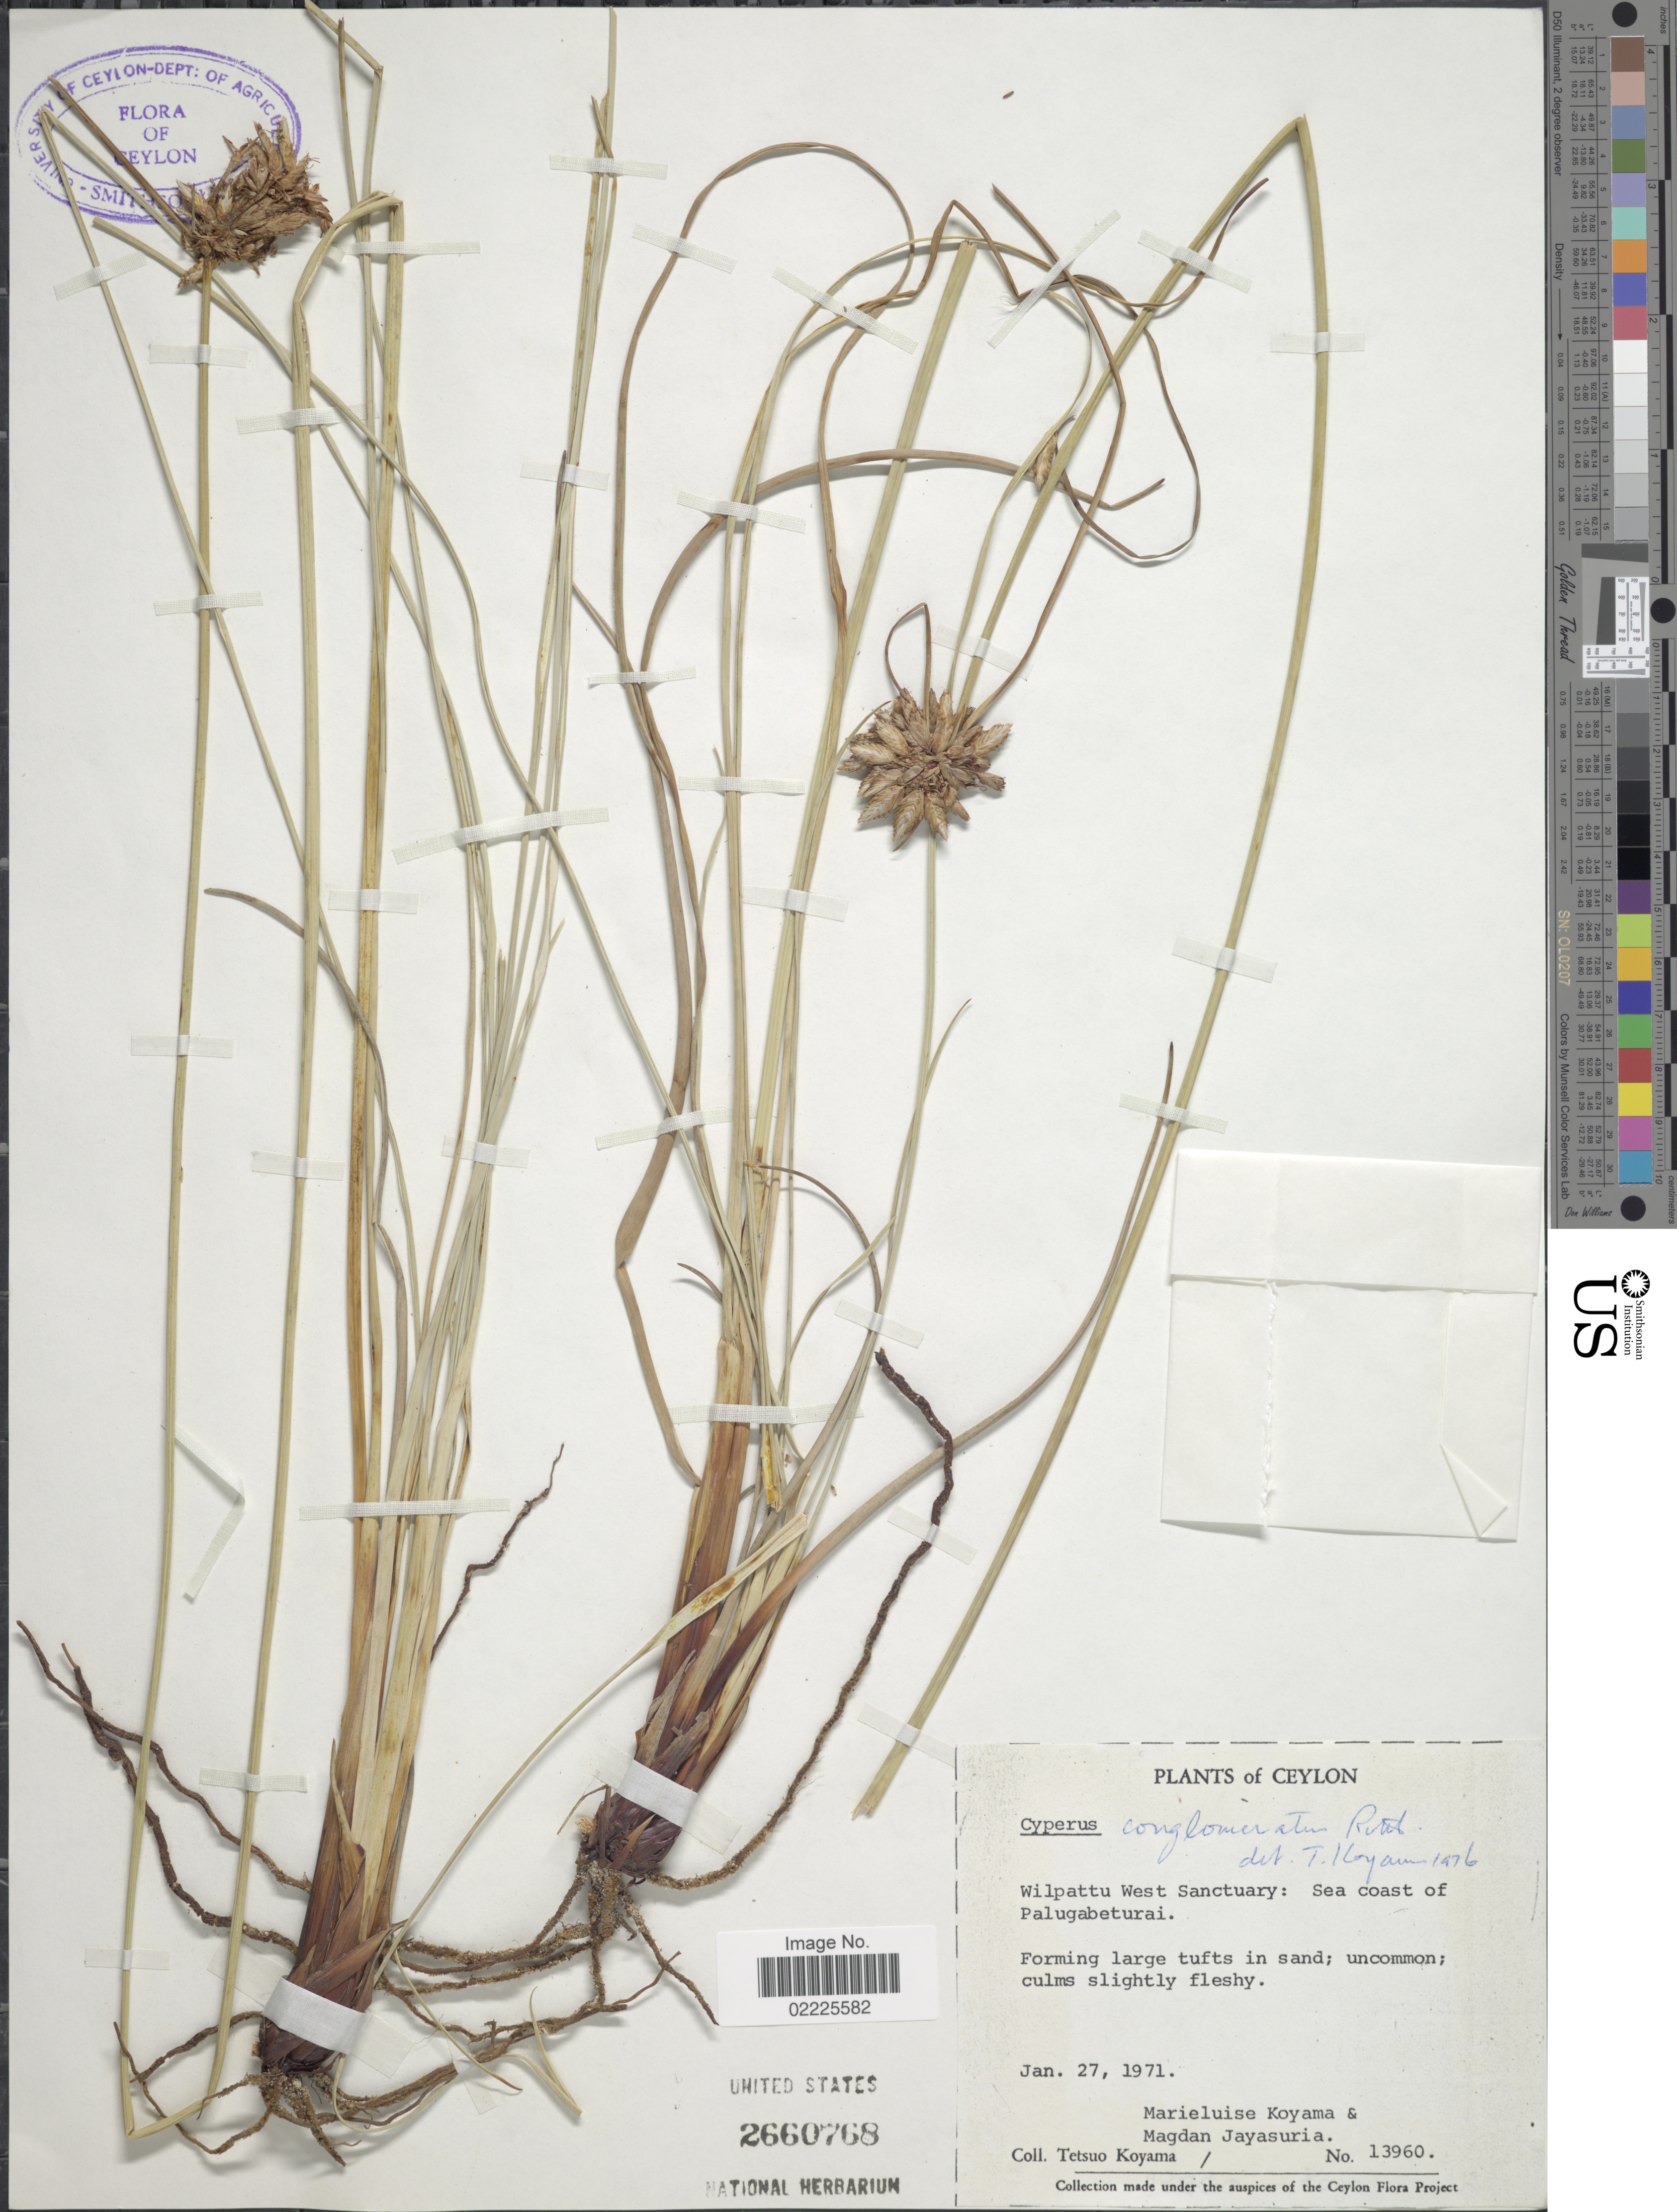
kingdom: Plantae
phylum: Tracheophyta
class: Liliopsida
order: Poales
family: Cyperaceae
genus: Cyperus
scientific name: Cyperus conglomeratus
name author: Rottb.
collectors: T. Koyama, M. Koyama & M. Jayasuria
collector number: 13960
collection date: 1971-01-27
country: Sri Lanka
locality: Ceylon, Wilpattu West Sanctuary: Sea coast of Palugabeturai.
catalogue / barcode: US 2660768